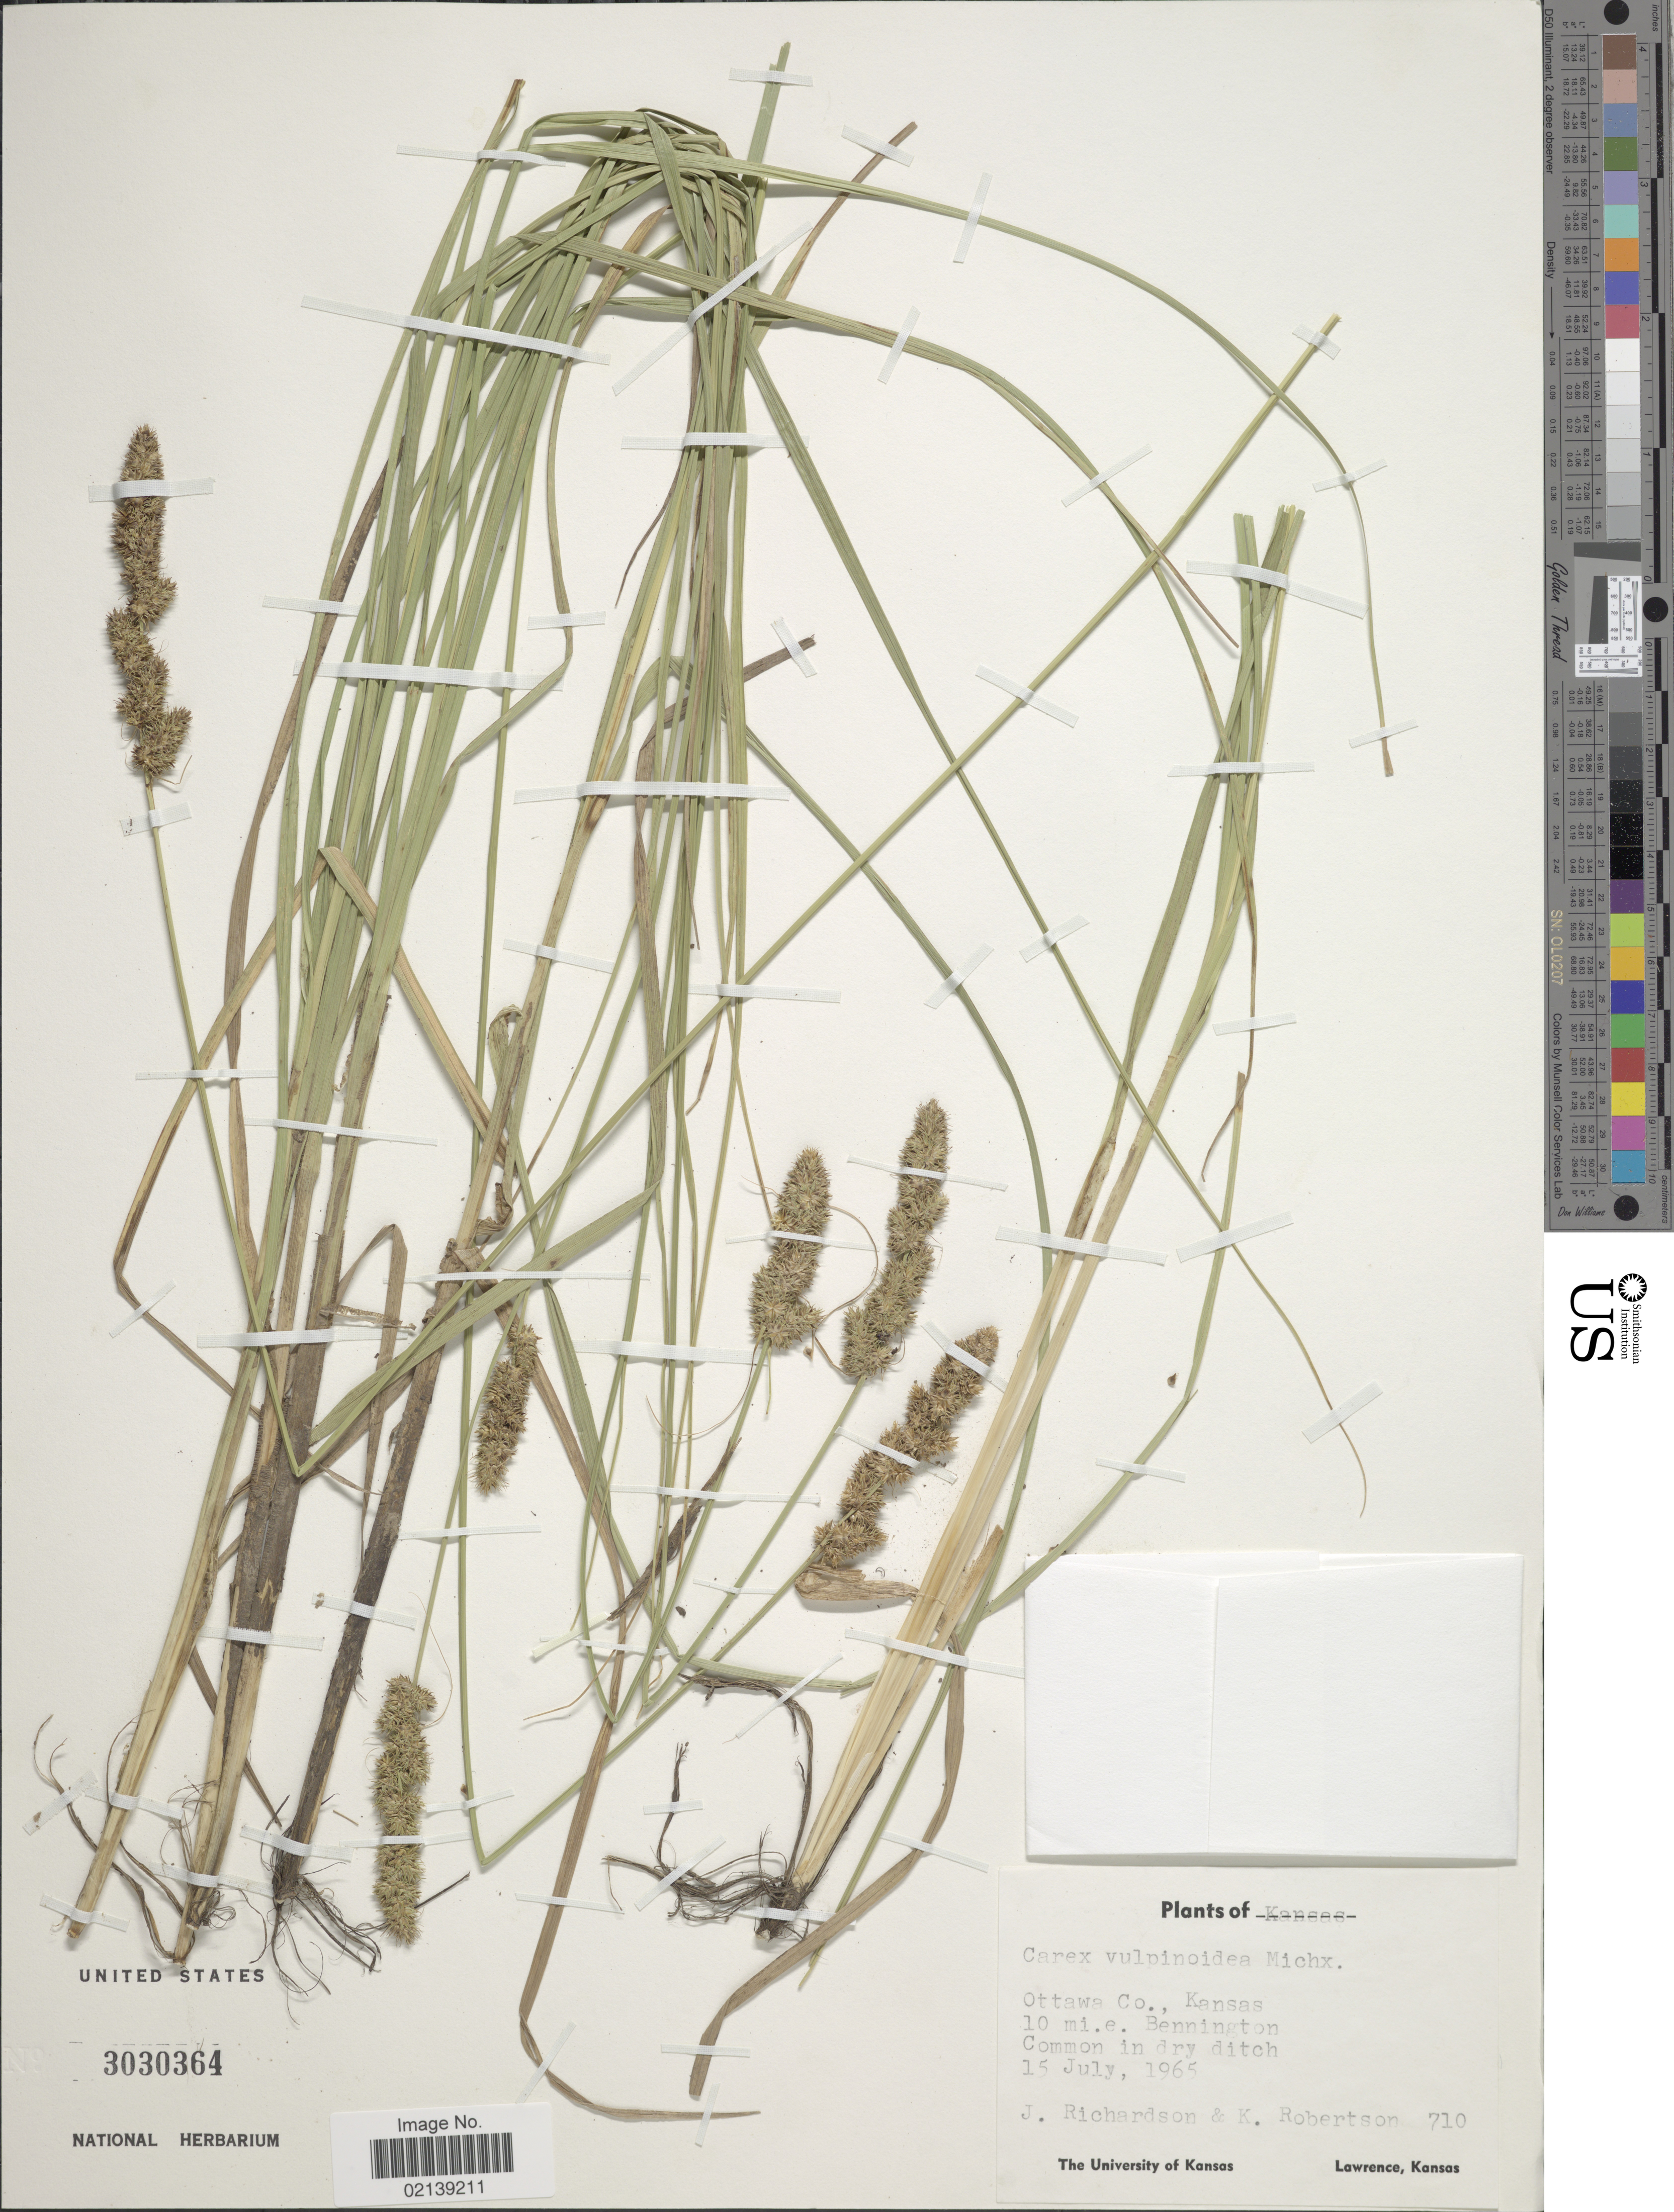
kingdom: Plantae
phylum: Tracheophyta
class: Liliopsida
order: Poales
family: Cyperaceae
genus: Carex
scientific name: Carex vulpinoidea Michx.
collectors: J. Richardson & K. Robertson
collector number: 710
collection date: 1965-07-15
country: United States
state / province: Kansas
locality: Otta Co., 10 mi. e. Bennington, in dry pitch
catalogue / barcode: US 3030364